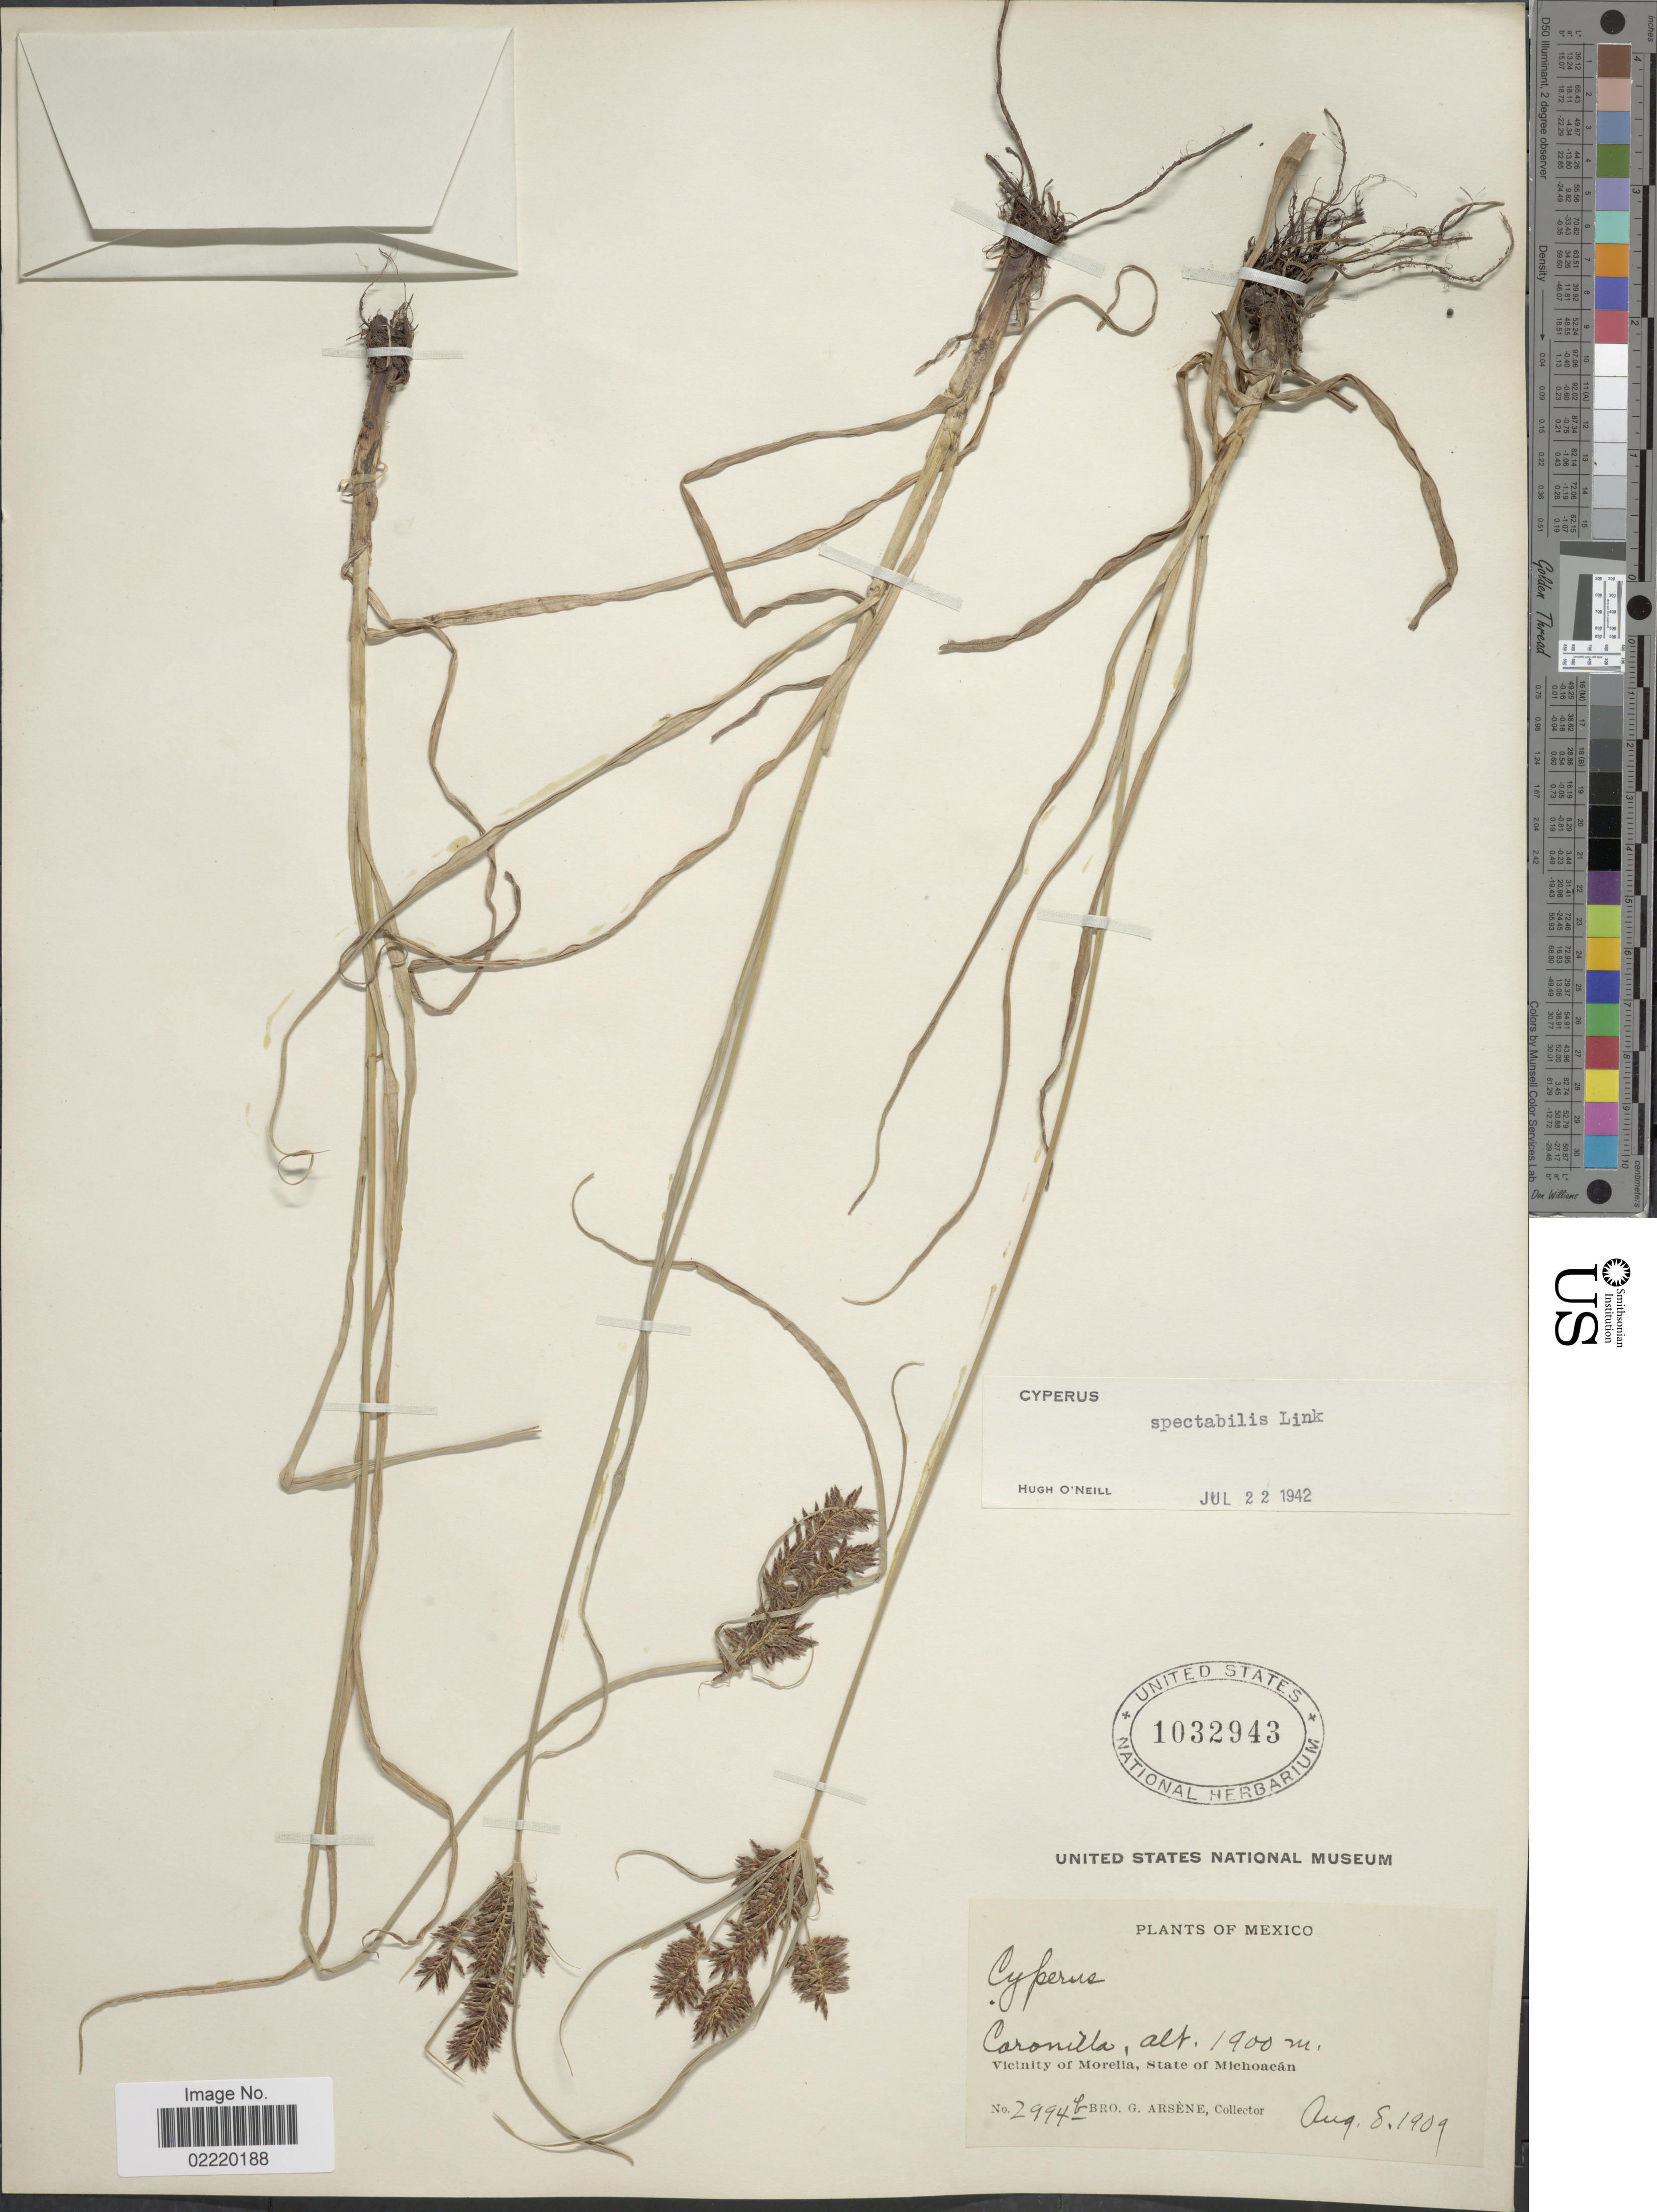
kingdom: Plantae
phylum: Tracheophyta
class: Liliopsida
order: Poales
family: Cyperaceae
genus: Cyperus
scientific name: Cyperus spectabilis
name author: Link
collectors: Bro. G. Arsène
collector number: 2994b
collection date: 1909-08-08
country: Mexico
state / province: Michoacán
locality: Coronilla, Vicinity of Morelia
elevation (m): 1900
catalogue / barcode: US 1032943